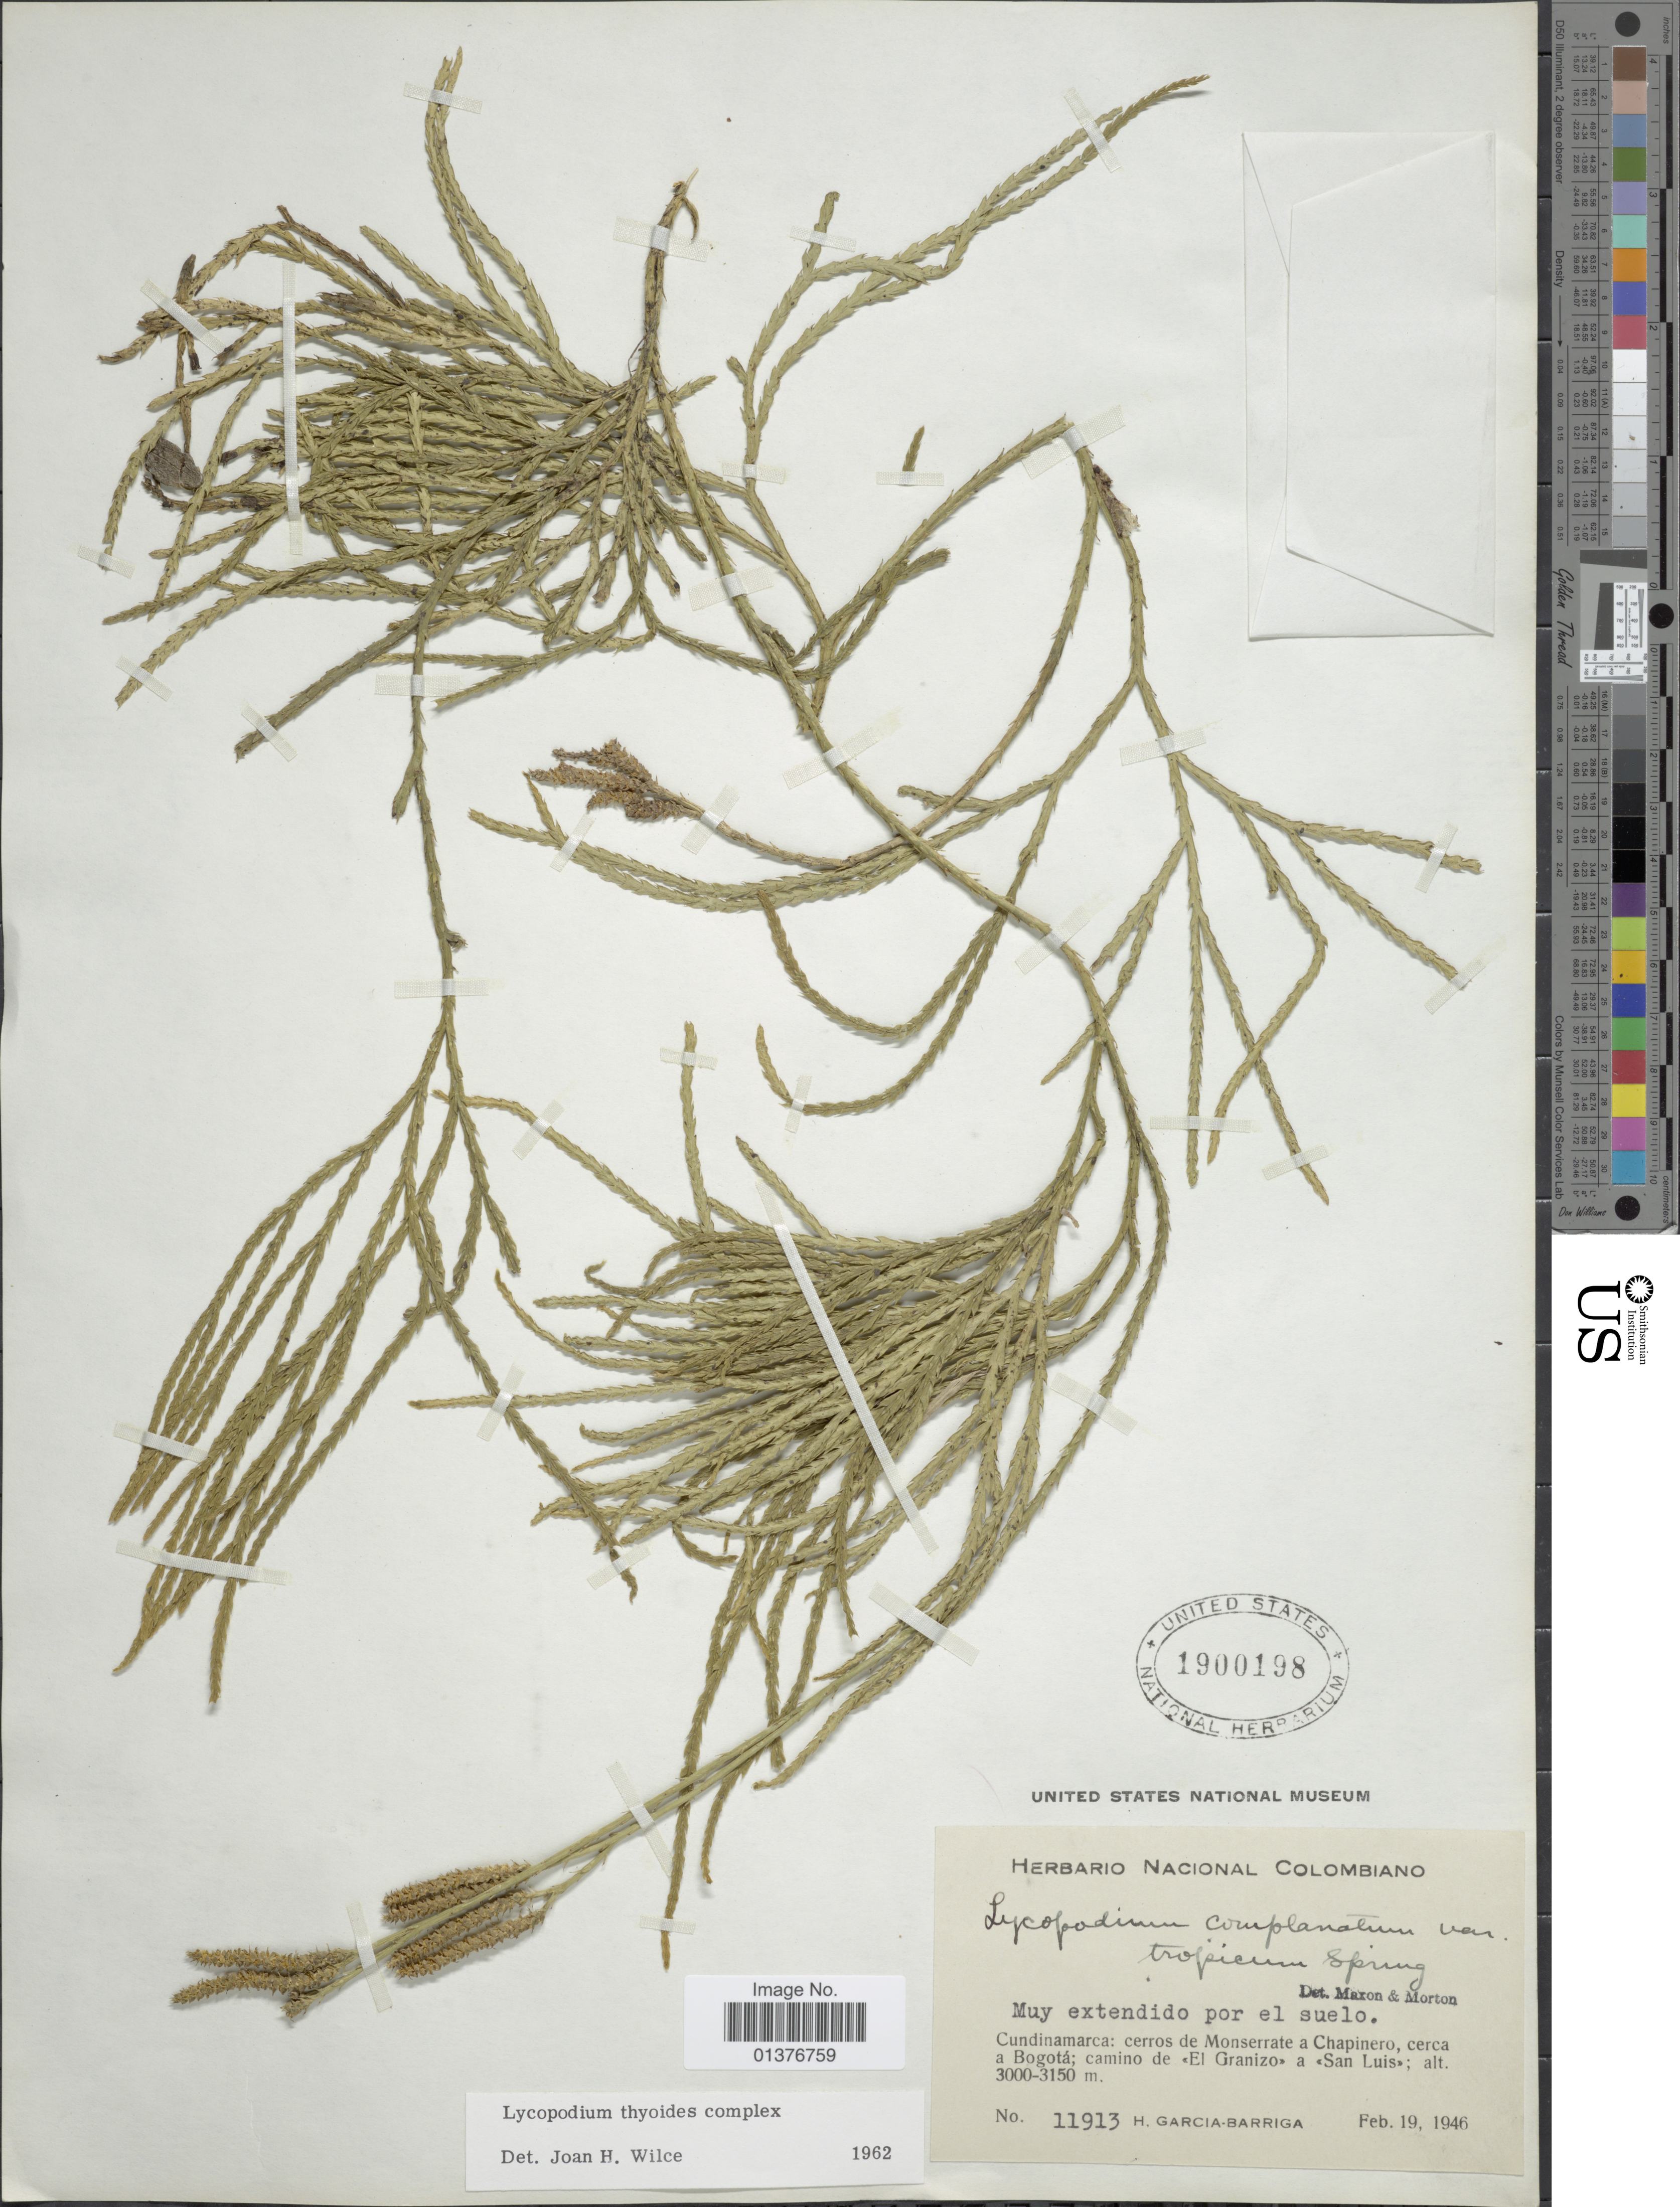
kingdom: Plantae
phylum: Tracheophyta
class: Lycopodiopsida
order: Lycopodiales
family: Lycopodiaceae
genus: Diphasiastrum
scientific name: Diphasiastrum thyoides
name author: (Humb. & Bonpl. ex Willd.) Holub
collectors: H. García Barriga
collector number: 11913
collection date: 1946-02-19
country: Colombia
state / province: Cundinamarca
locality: Cerros de Monserrate a Chapinero, cerca a Bogotá; camino de El Granizo a "San Luis"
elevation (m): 3000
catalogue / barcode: US 1900198